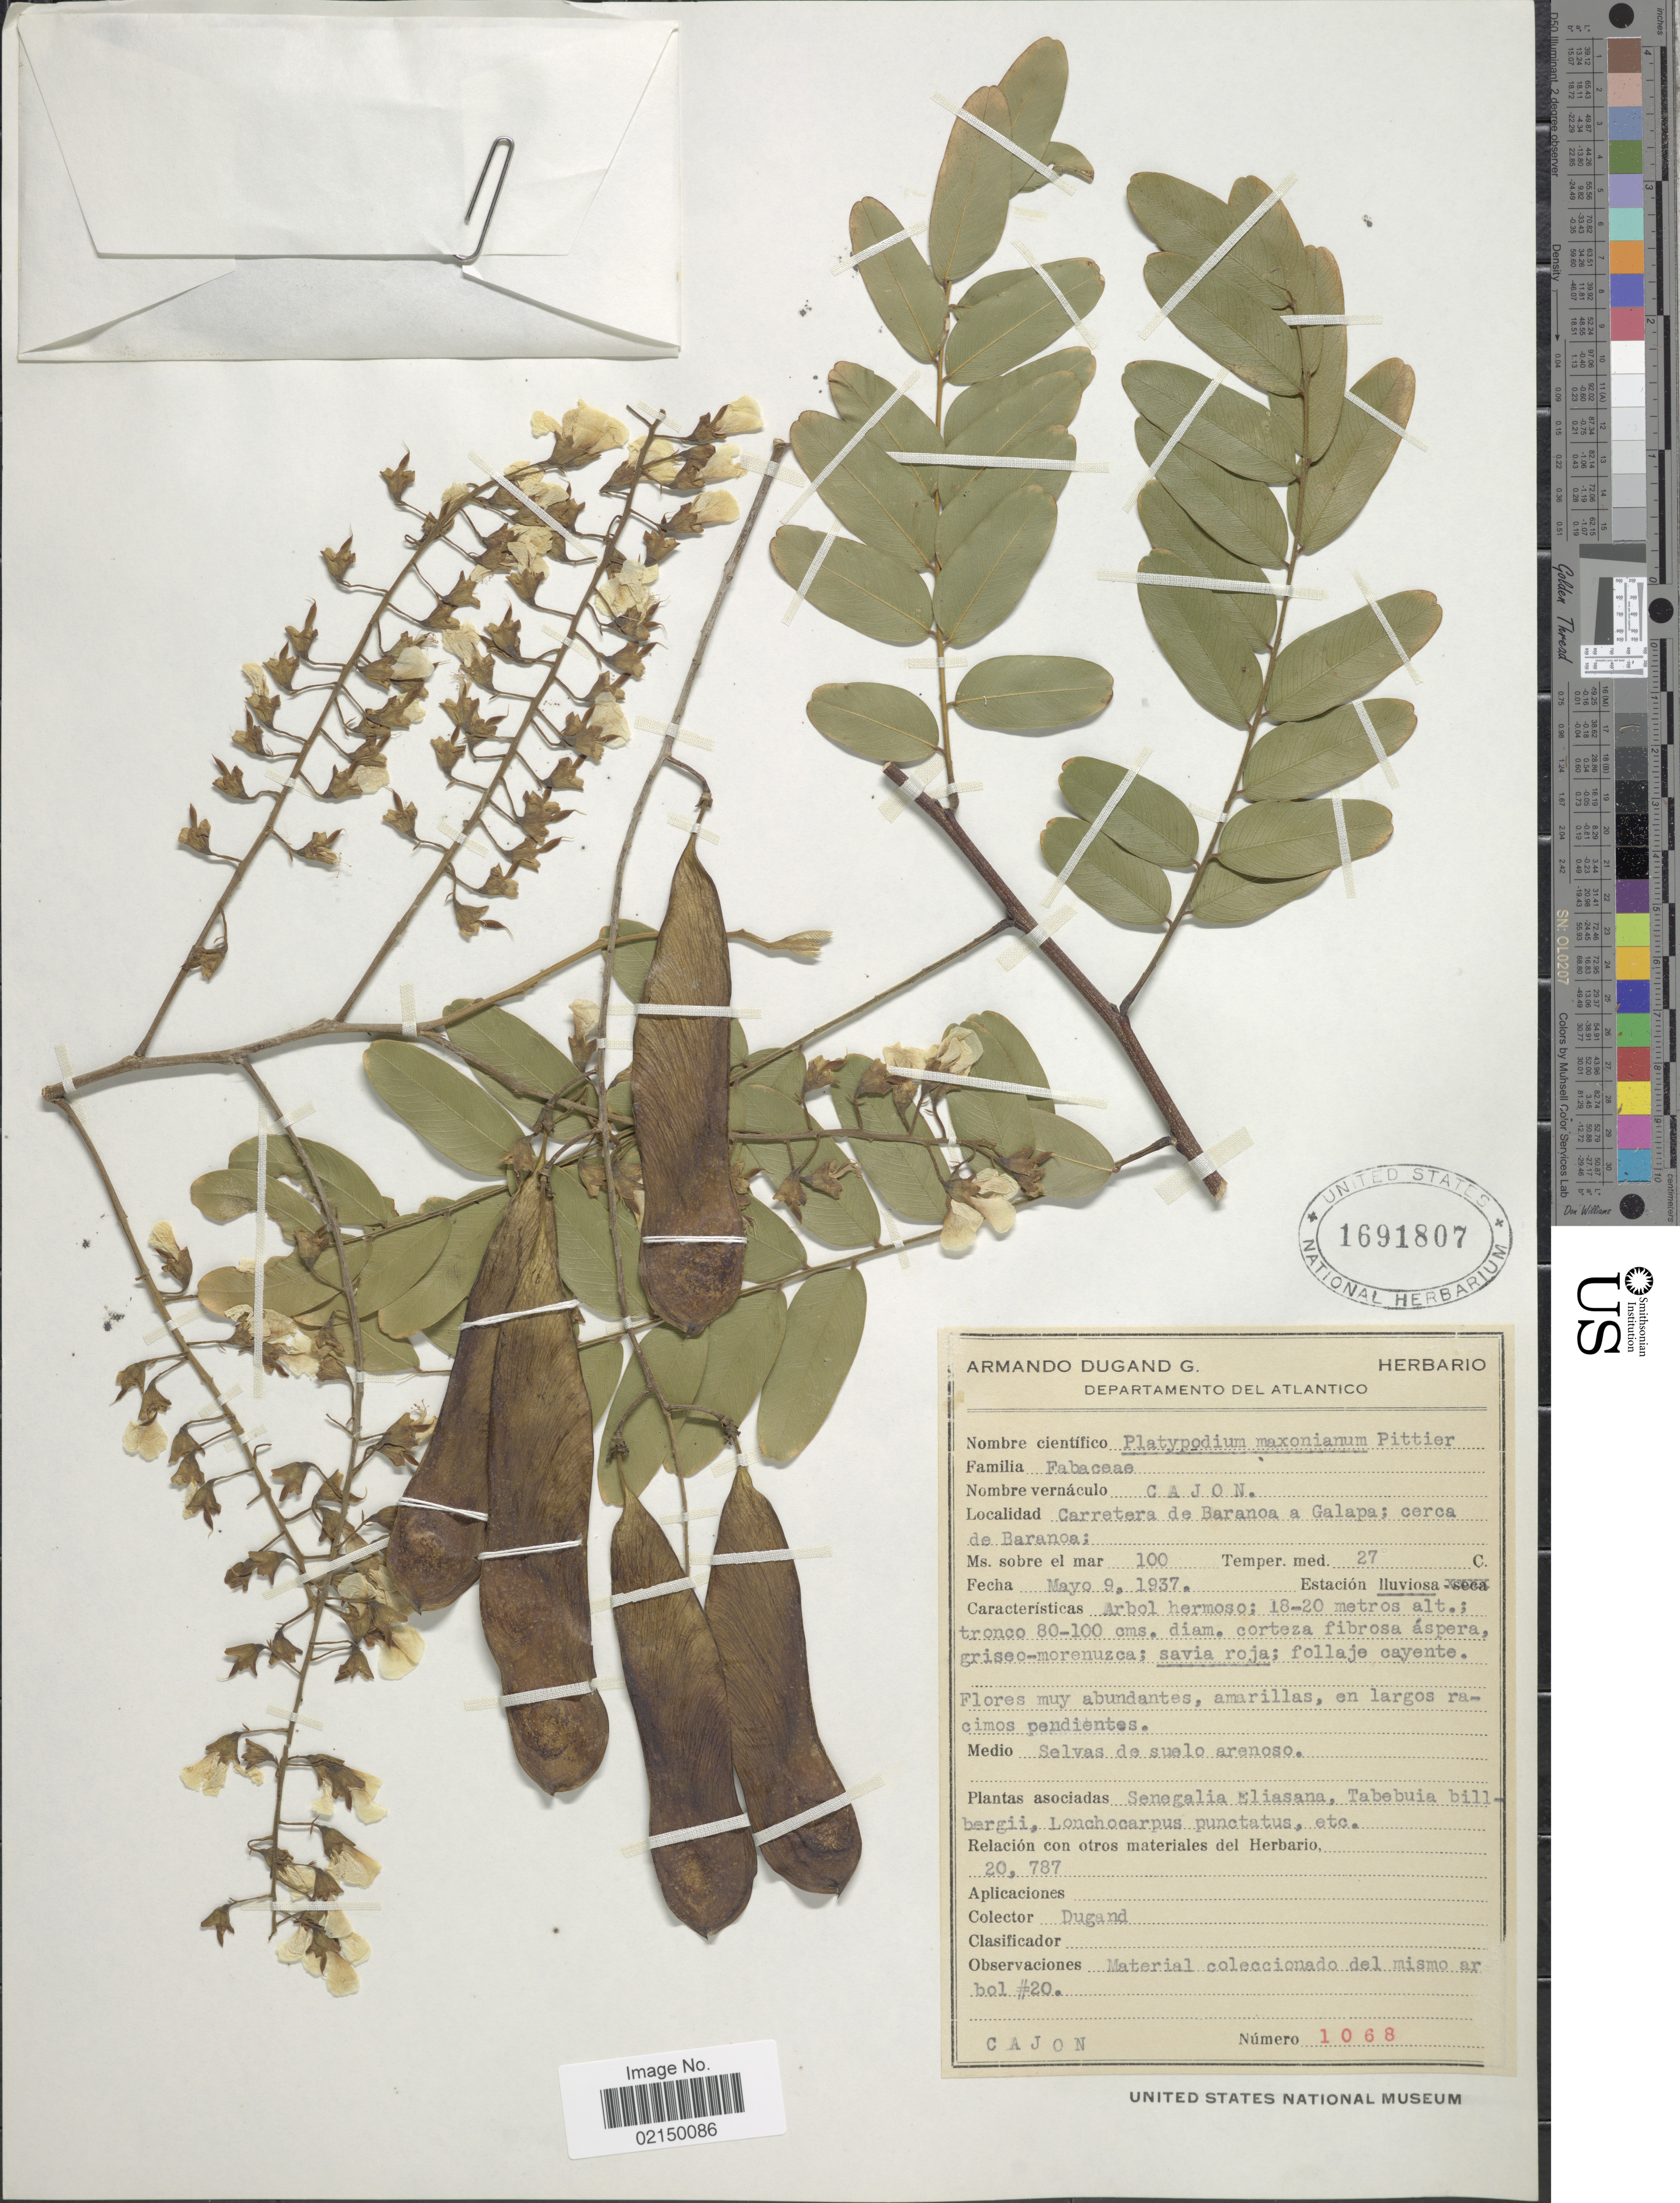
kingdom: Plantae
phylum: Tracheophyta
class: Magnoliopsida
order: Fabales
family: Fabaceae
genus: Platypodium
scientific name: Platypodium maxonianum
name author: Pittier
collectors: A. Dugand G.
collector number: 1068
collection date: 1937-05-09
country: Colombia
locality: Carretera de Baranoa a Galapa; cerca de Baranoa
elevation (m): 100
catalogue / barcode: US 1691807